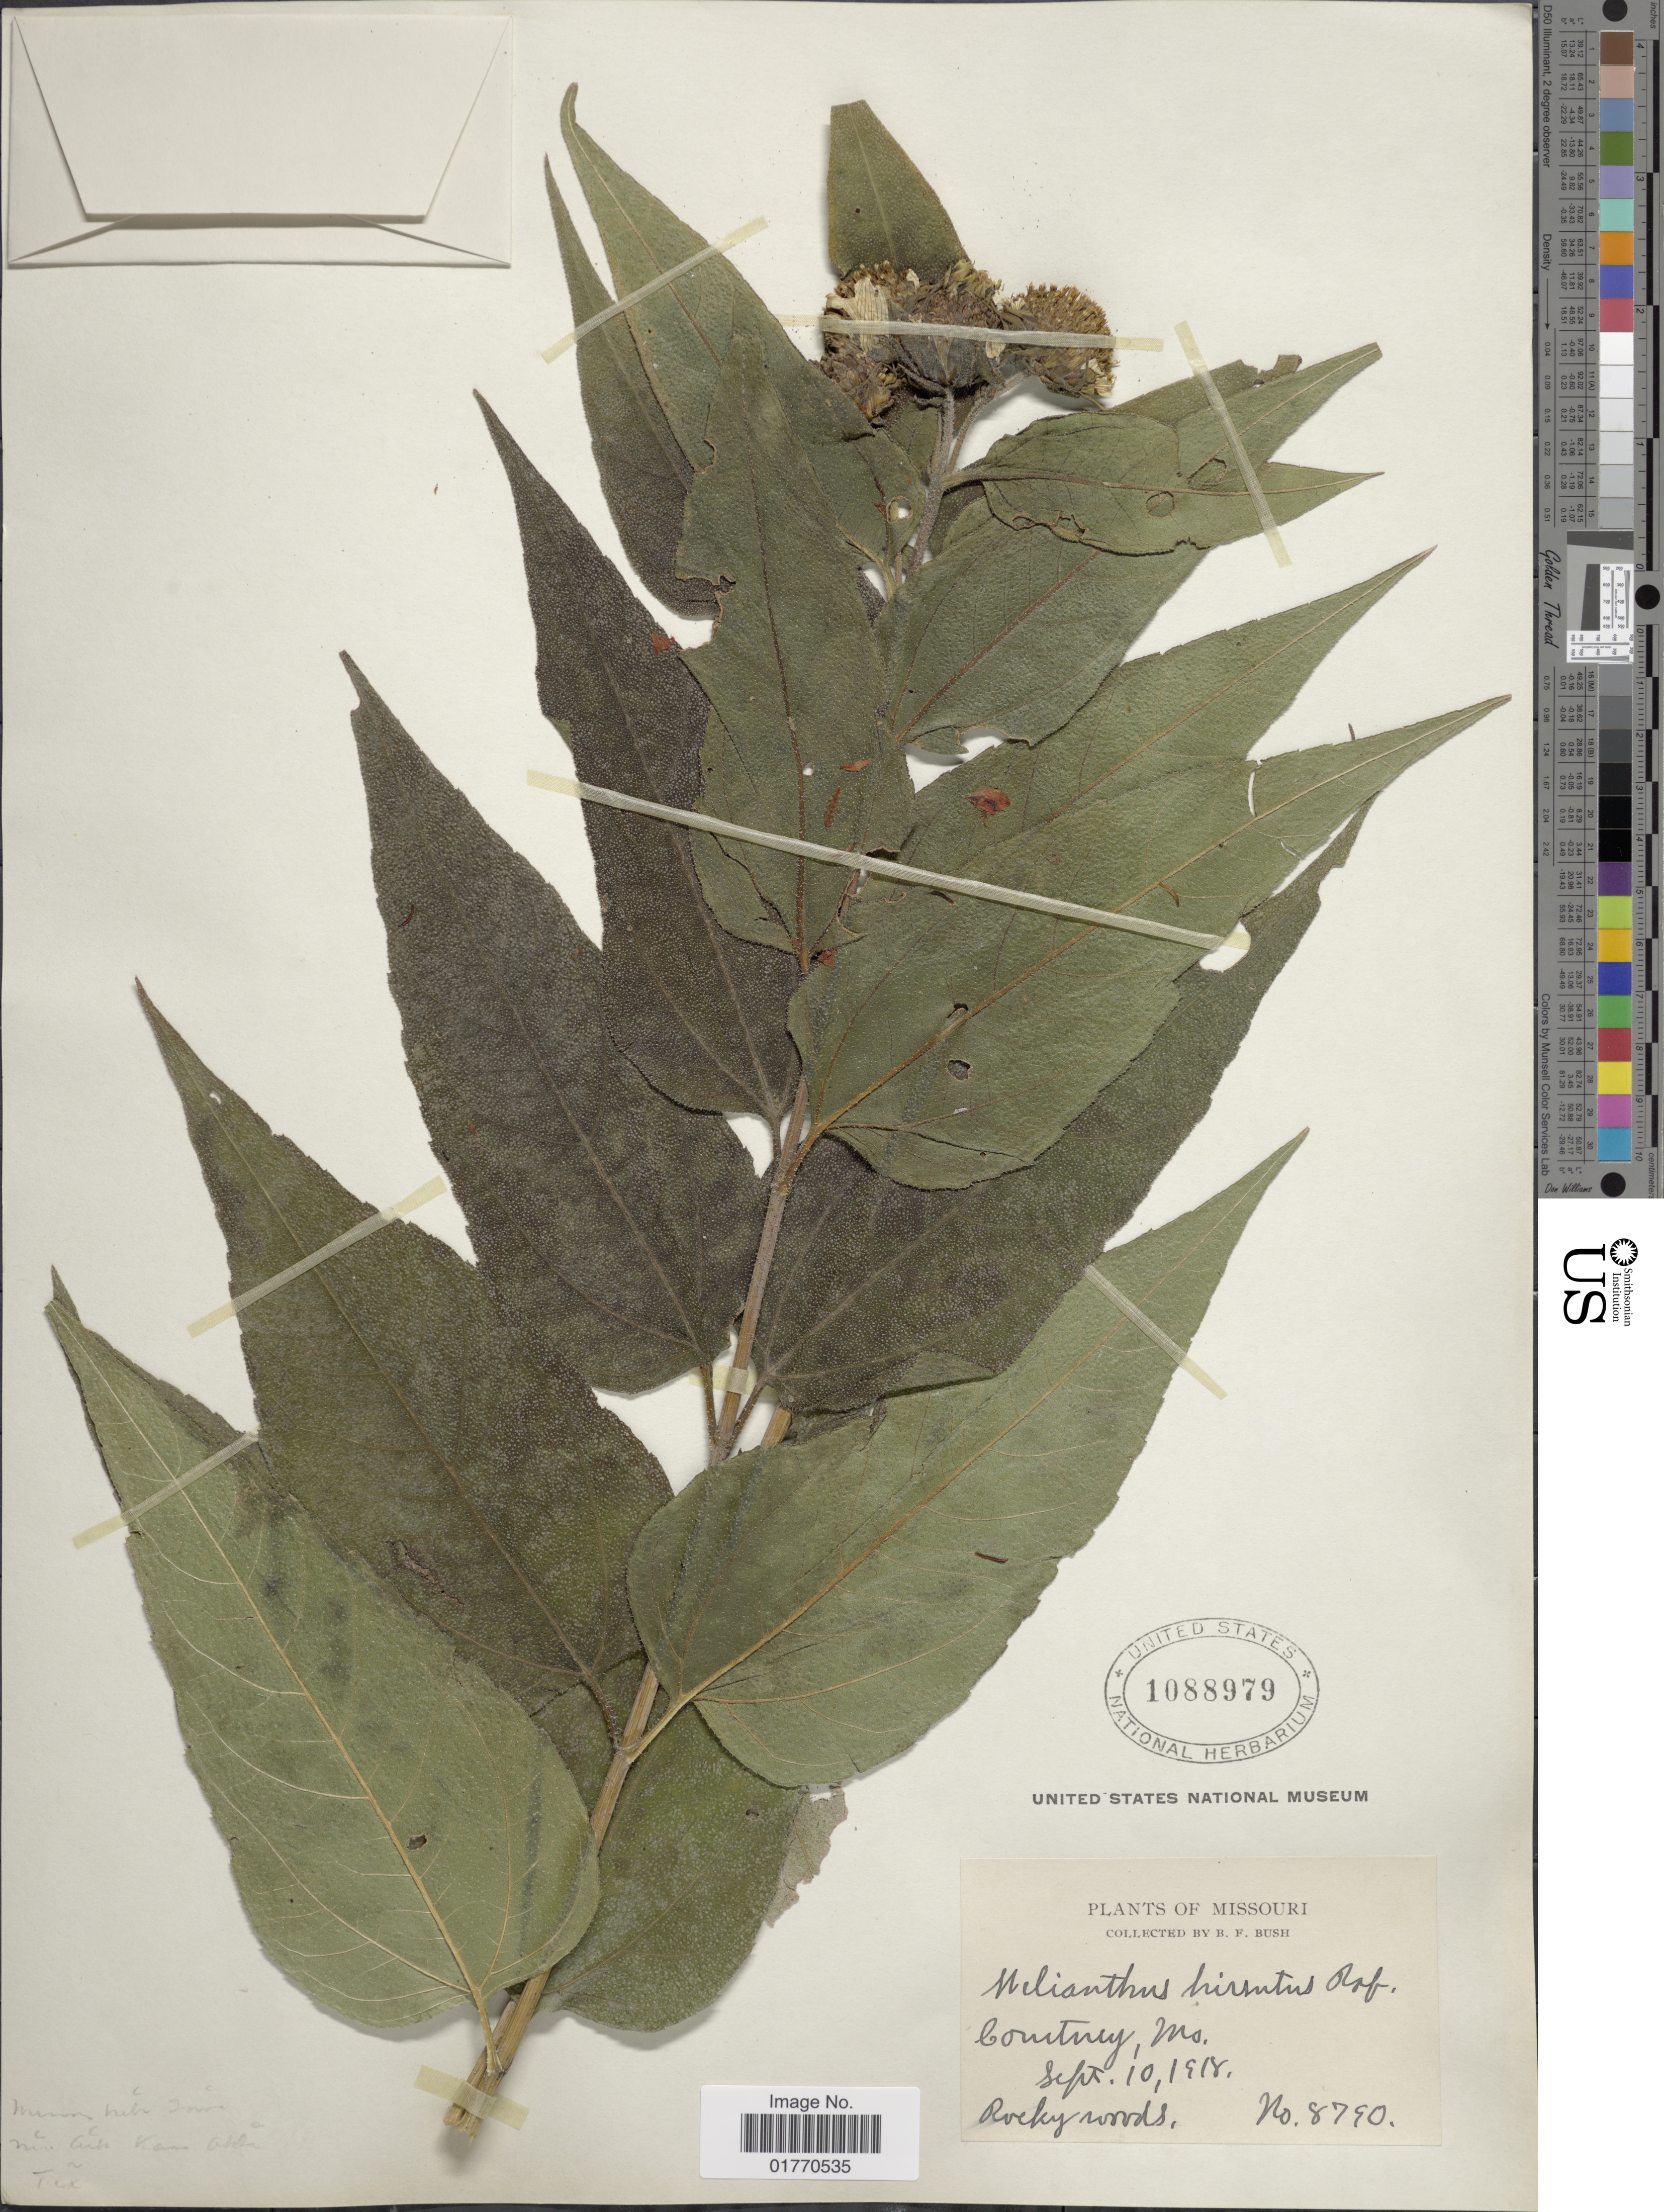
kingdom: Plantae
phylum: Tracheophyta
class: Magnoliopsida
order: Asterales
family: Asteraceae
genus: Helianthus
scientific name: Helianthus hirsutus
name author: Raf.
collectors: B. F. Bush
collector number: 8790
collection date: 1918-09-10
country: United States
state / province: Missouri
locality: Courtney, Mo.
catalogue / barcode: US 1088979